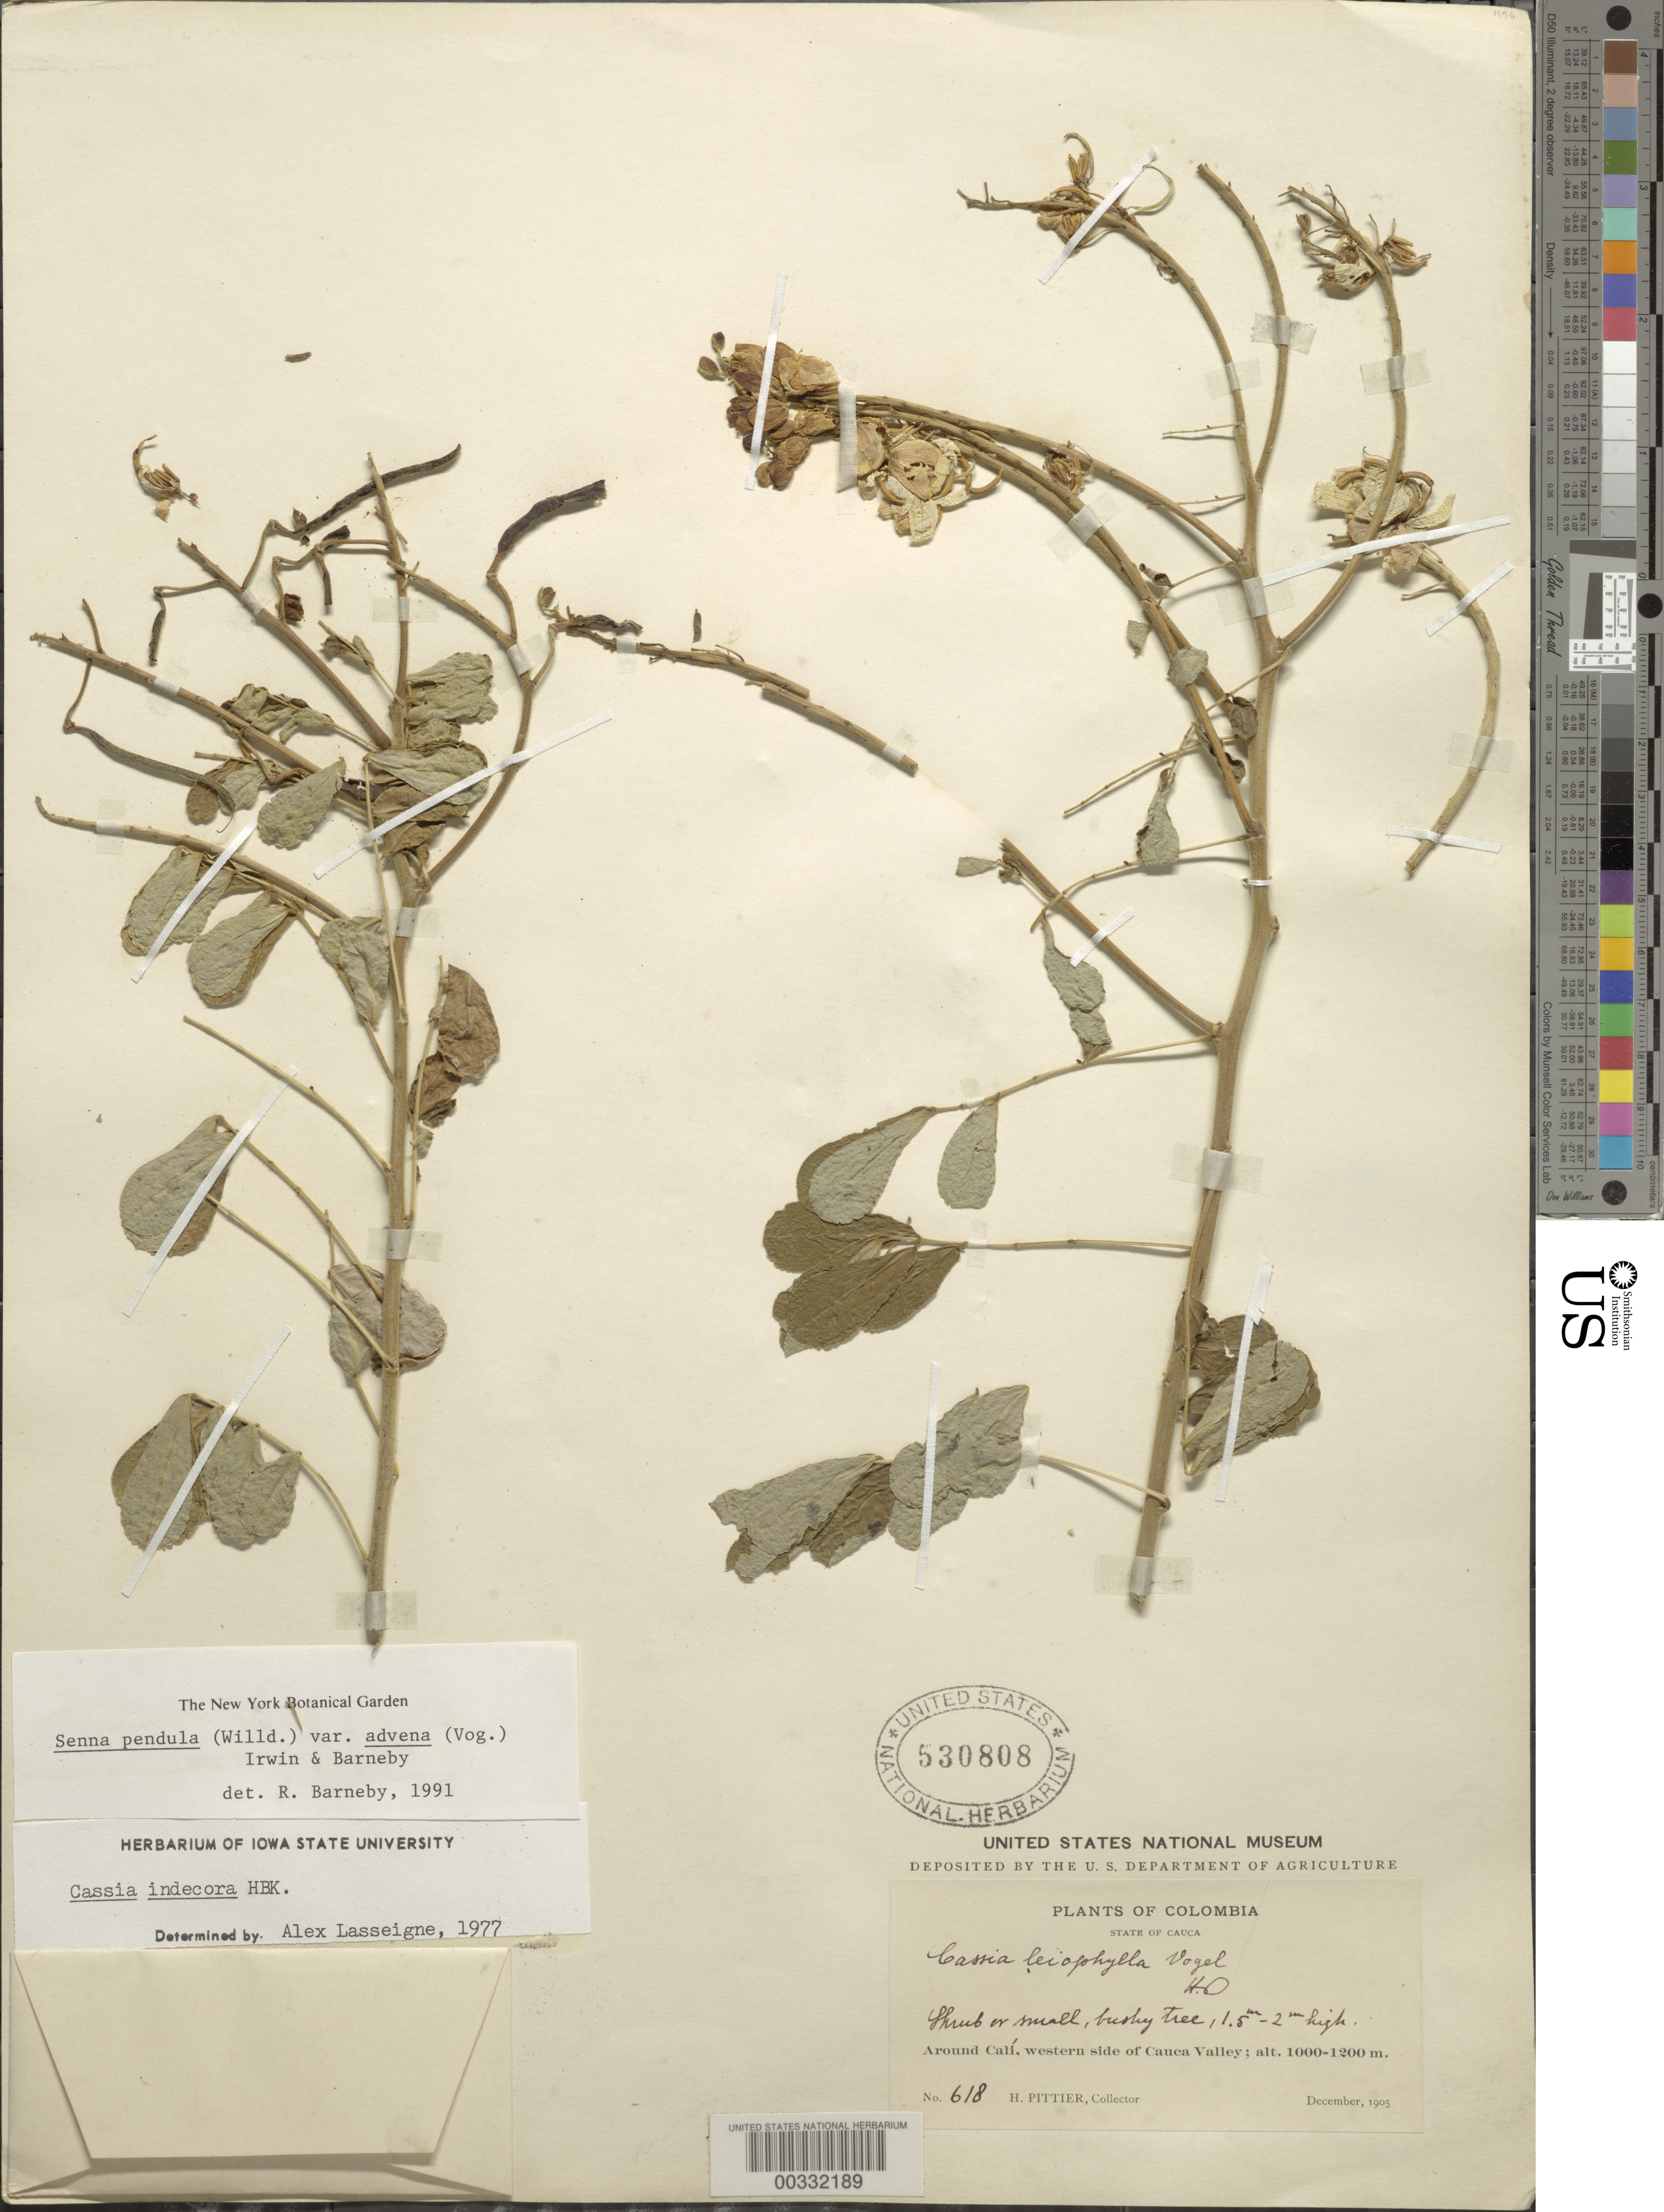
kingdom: Plantae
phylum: Tracheophyta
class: Magnoliopsida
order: Fabales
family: Fabaceae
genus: Senna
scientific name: Senna pendula var. advena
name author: (Vogel) H.S. Irwin & Barneby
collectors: H. F. Pittier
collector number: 618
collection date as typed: Dec 1905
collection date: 1905-12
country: Colombia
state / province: Cauca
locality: Around Cali, western side of Cauca Valley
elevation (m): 1000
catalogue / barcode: US 530808